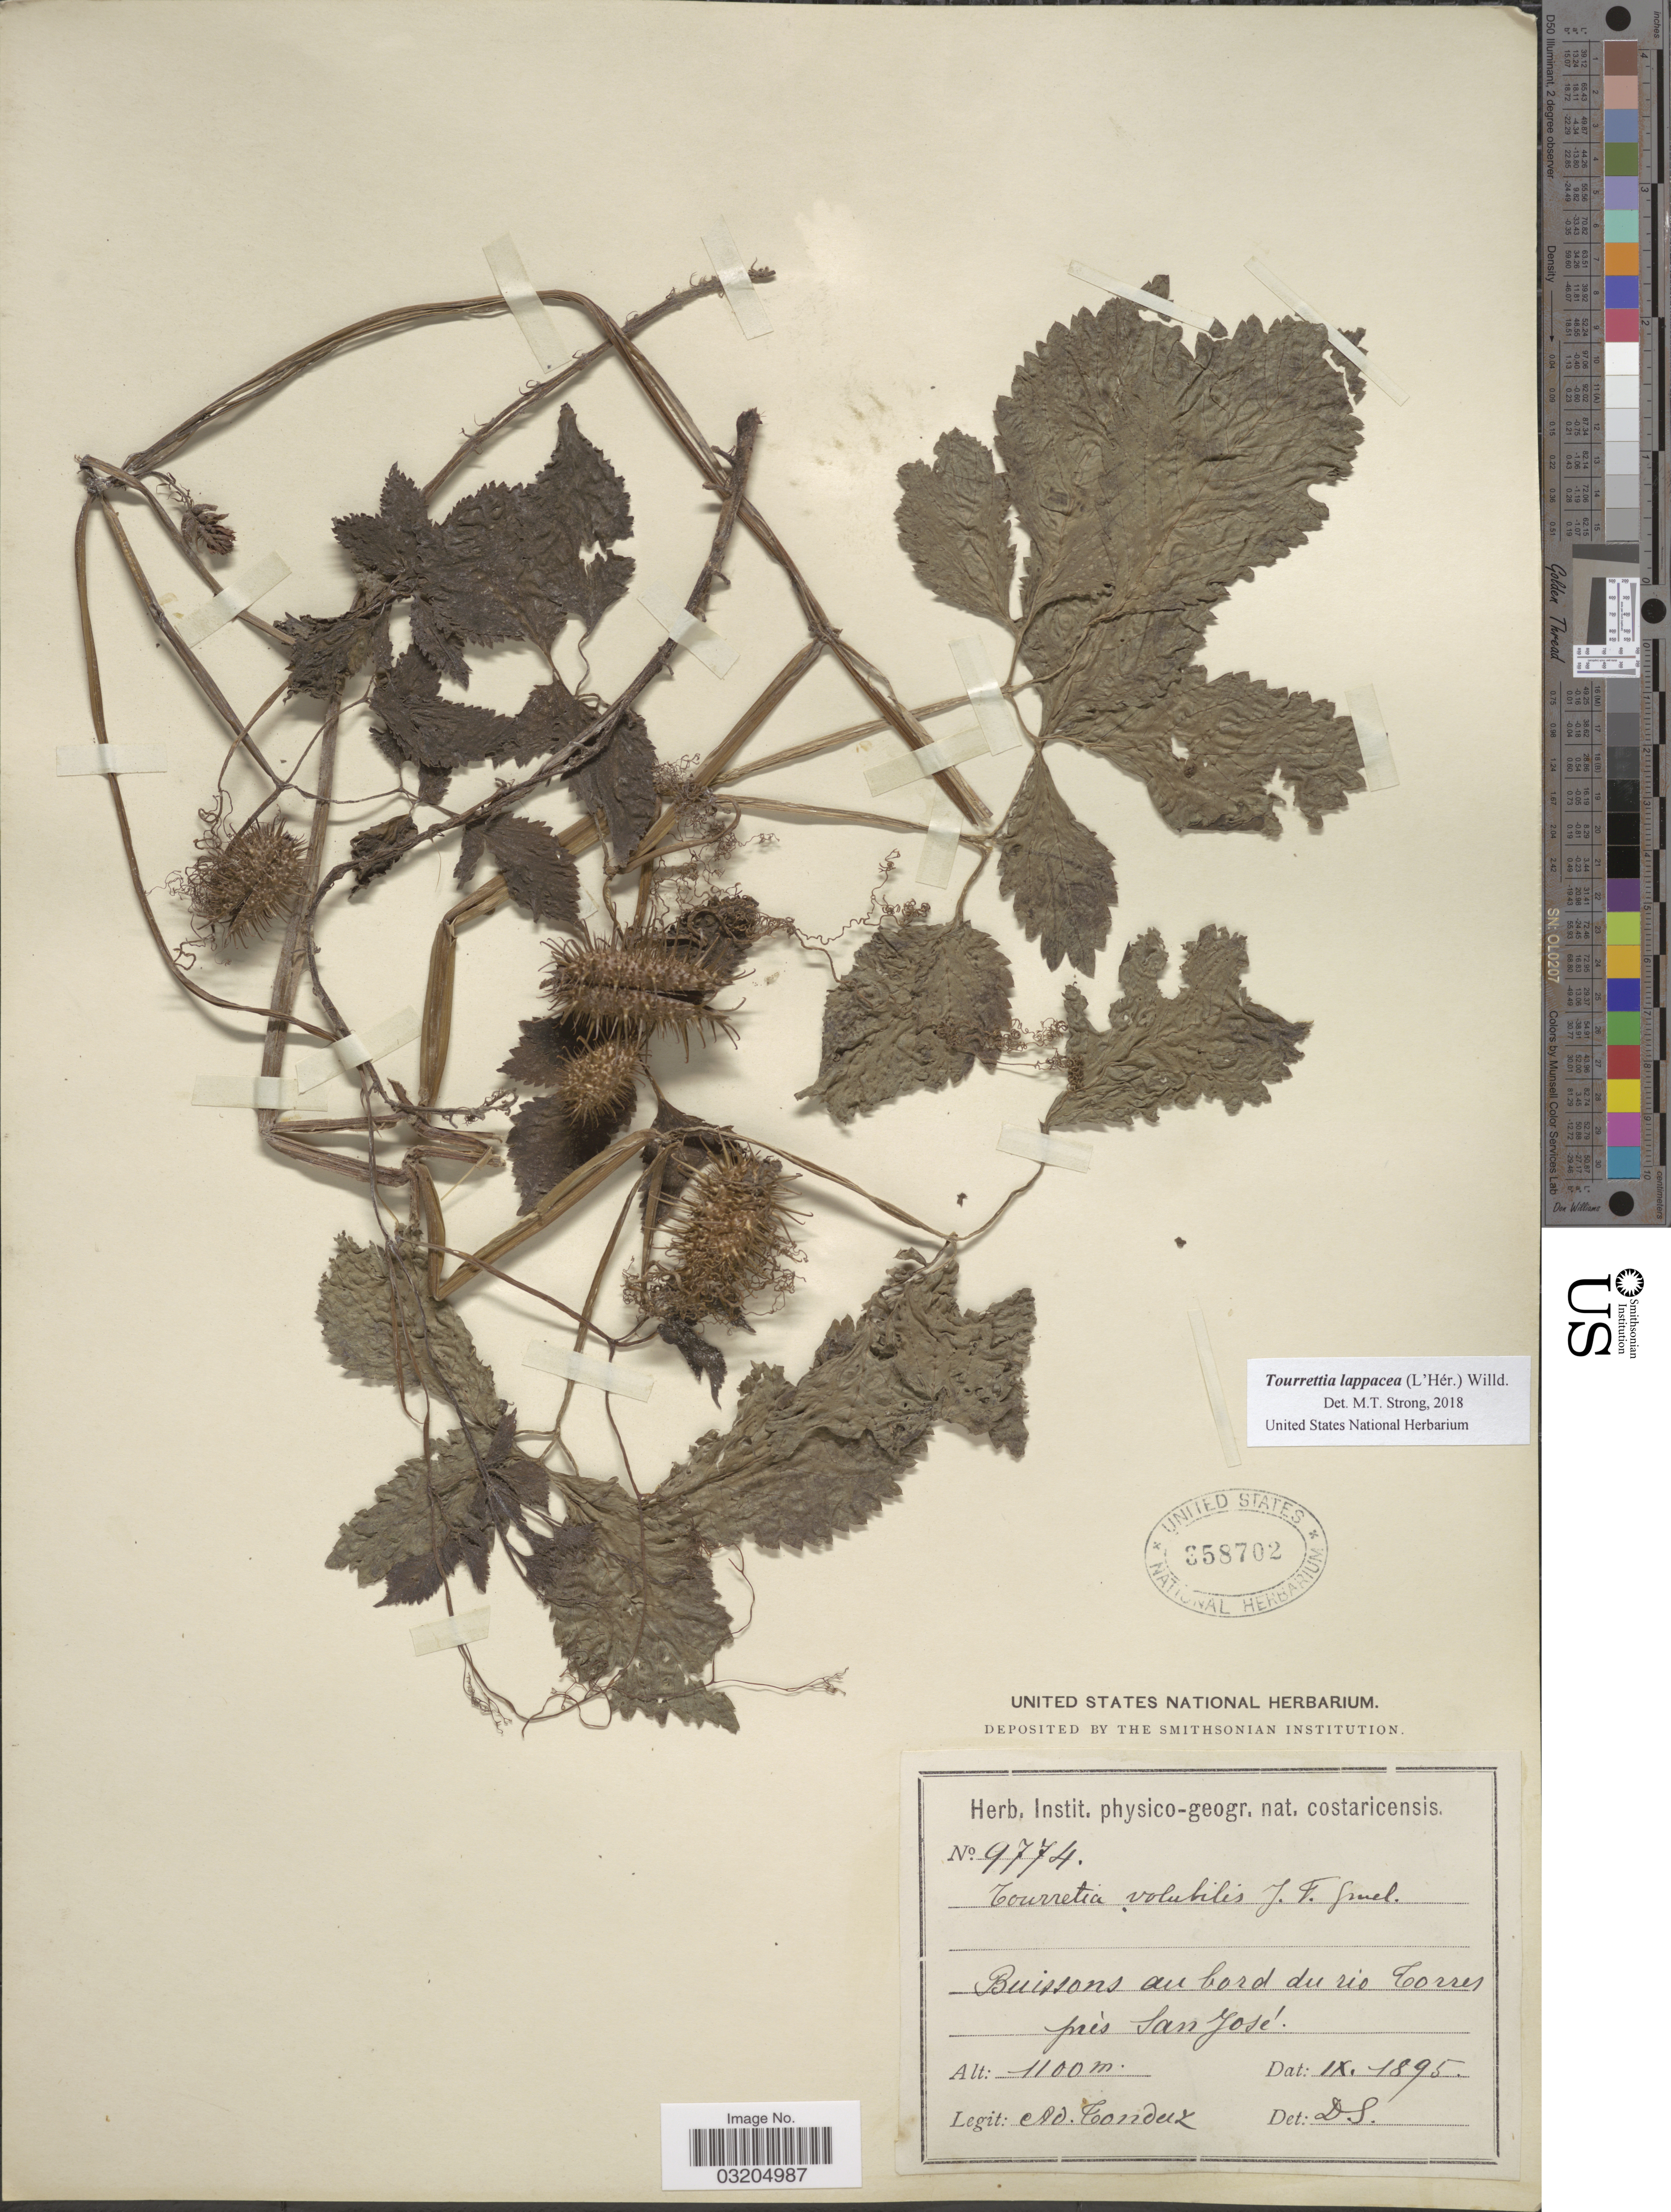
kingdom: Plantae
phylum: Tracheophyta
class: Magnoliopsida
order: Lamiales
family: Bignoniaceae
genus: Tourrettia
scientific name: Tourrettia lappacea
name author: (L'Hér.) Willd.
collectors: A. Tonduz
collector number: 9774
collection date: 1895-09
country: Costa Rica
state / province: San José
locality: Buissons au bord du rio Torres près San José.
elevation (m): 1100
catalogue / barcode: US 358702